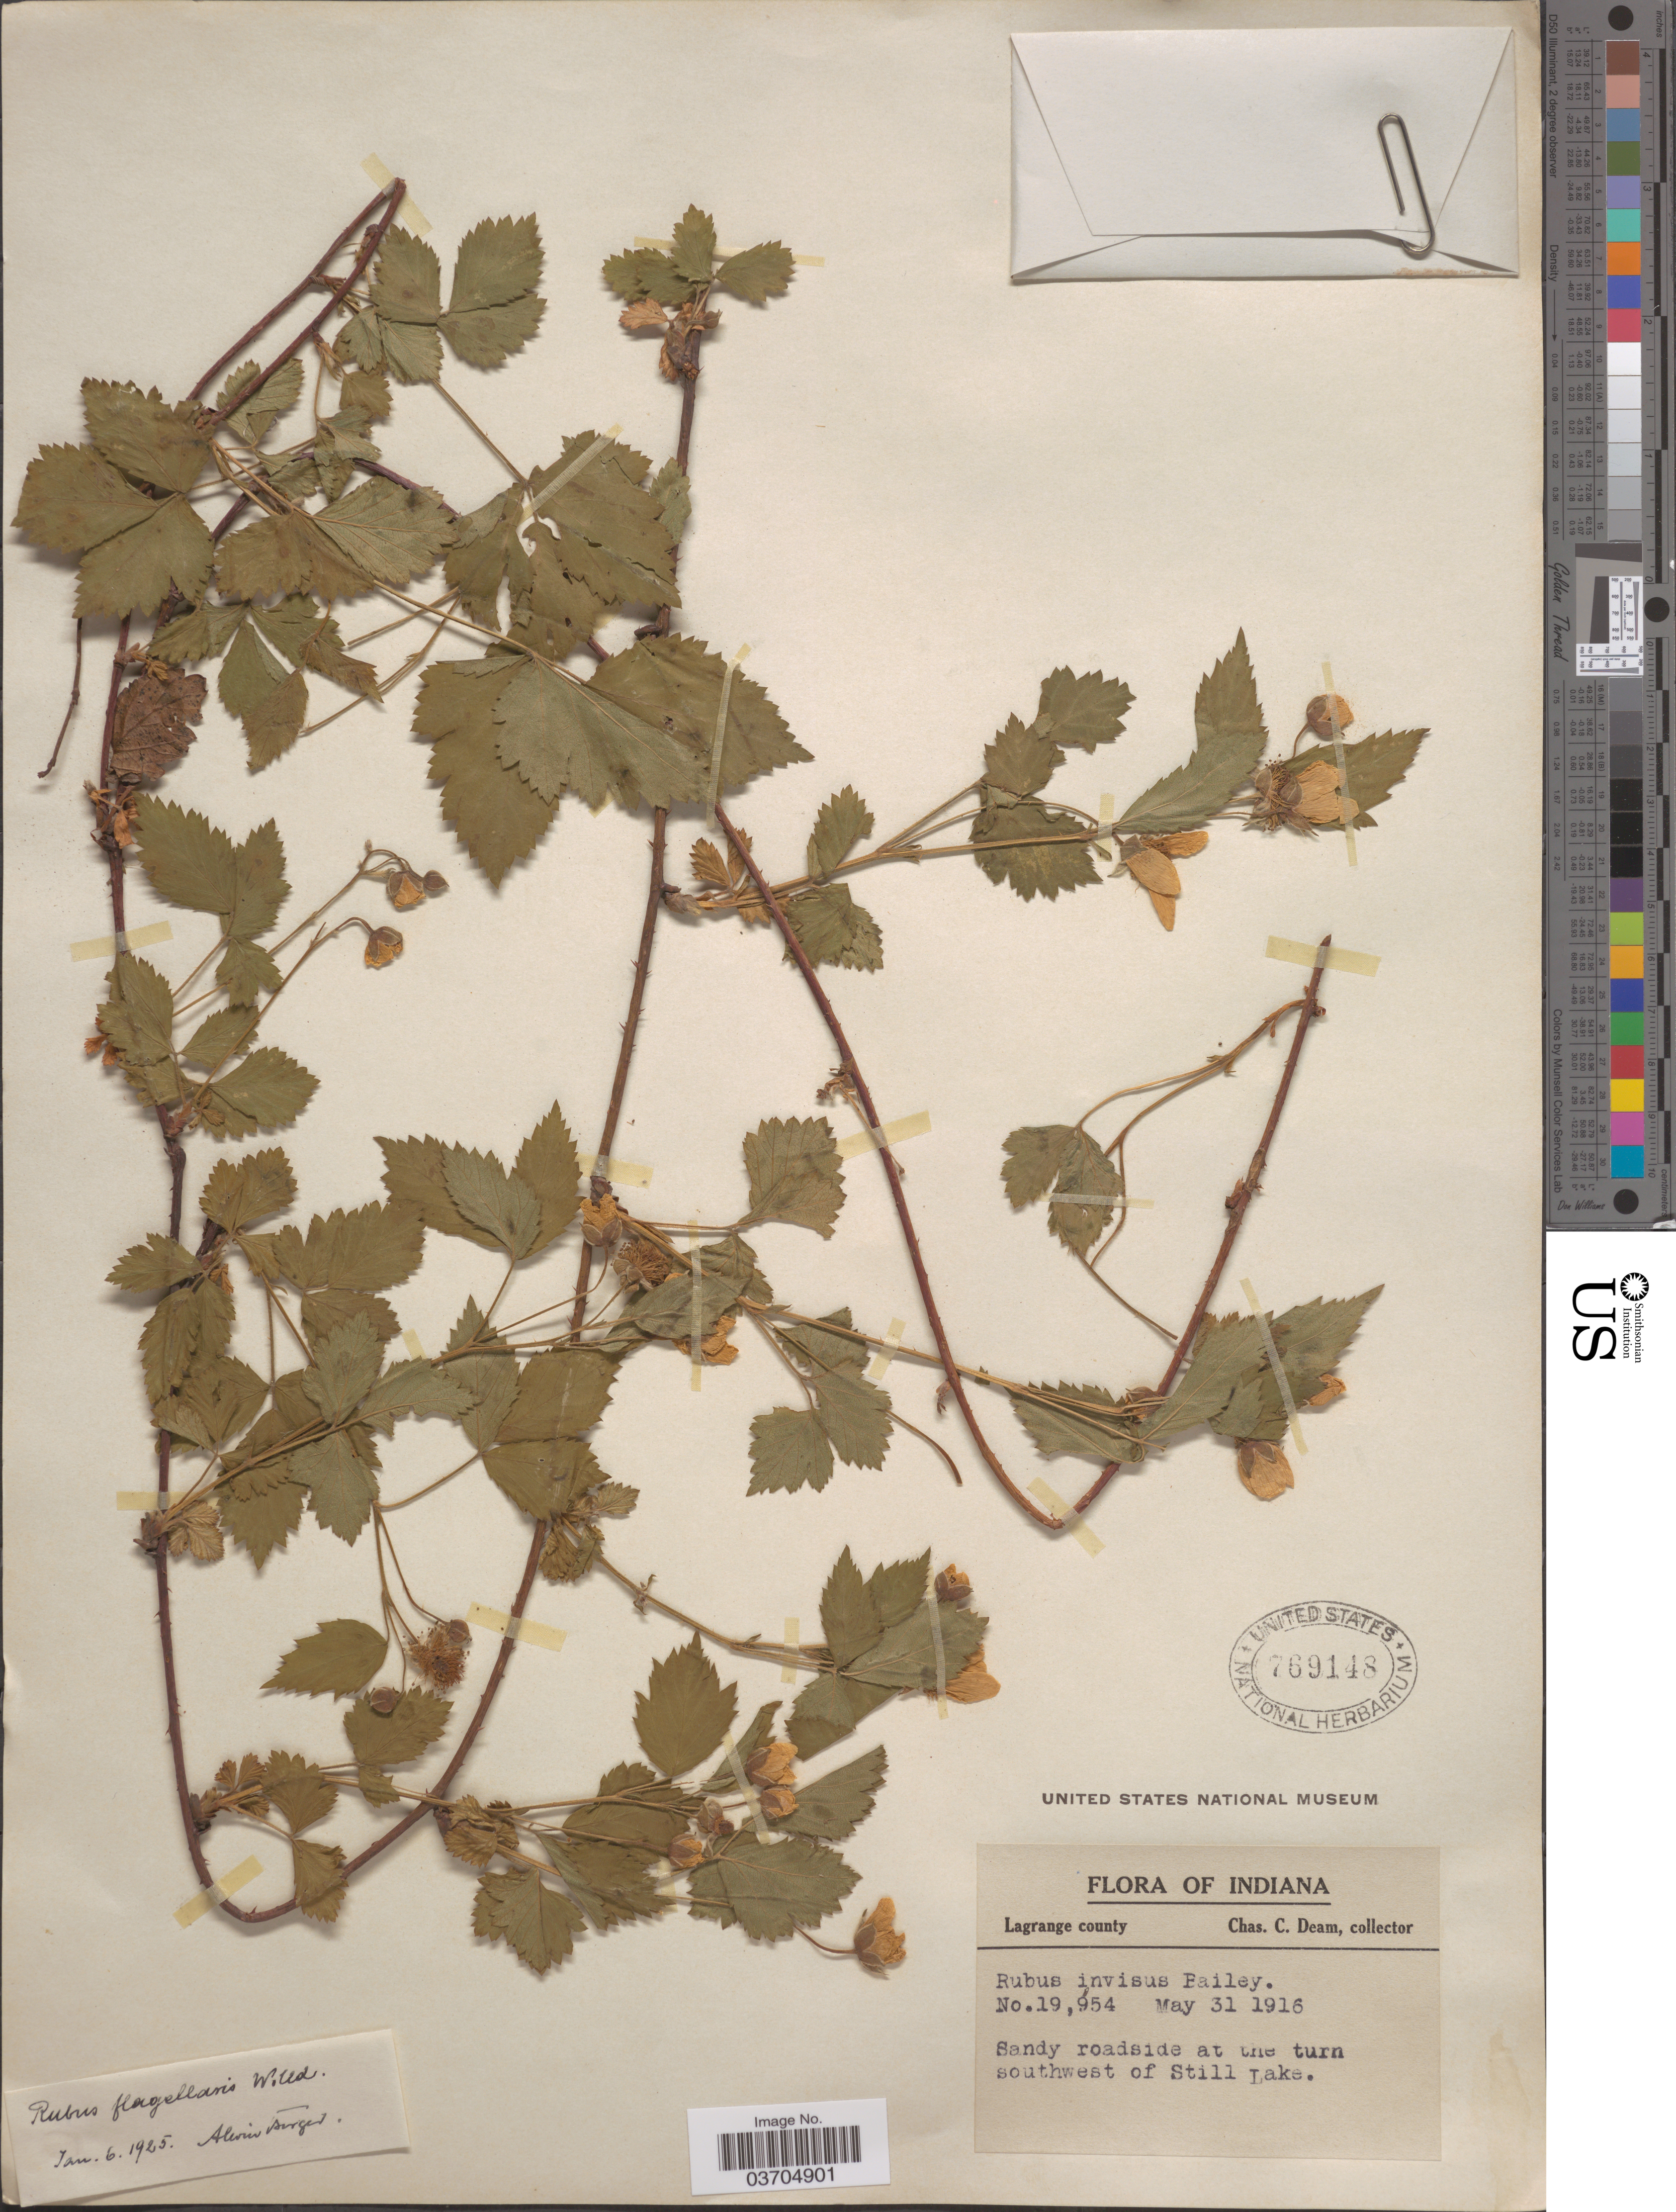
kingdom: Plantae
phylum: Tracheophyta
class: Magnoliopsida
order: Rosales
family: Rosaceae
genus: Rubus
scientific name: Rubus flagellaris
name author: Willd.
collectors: C. C. Deam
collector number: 19954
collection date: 1916-05-31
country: United States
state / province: Indiana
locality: Lagrange county. At the turn southwest of Still Lake.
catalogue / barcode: US 769148